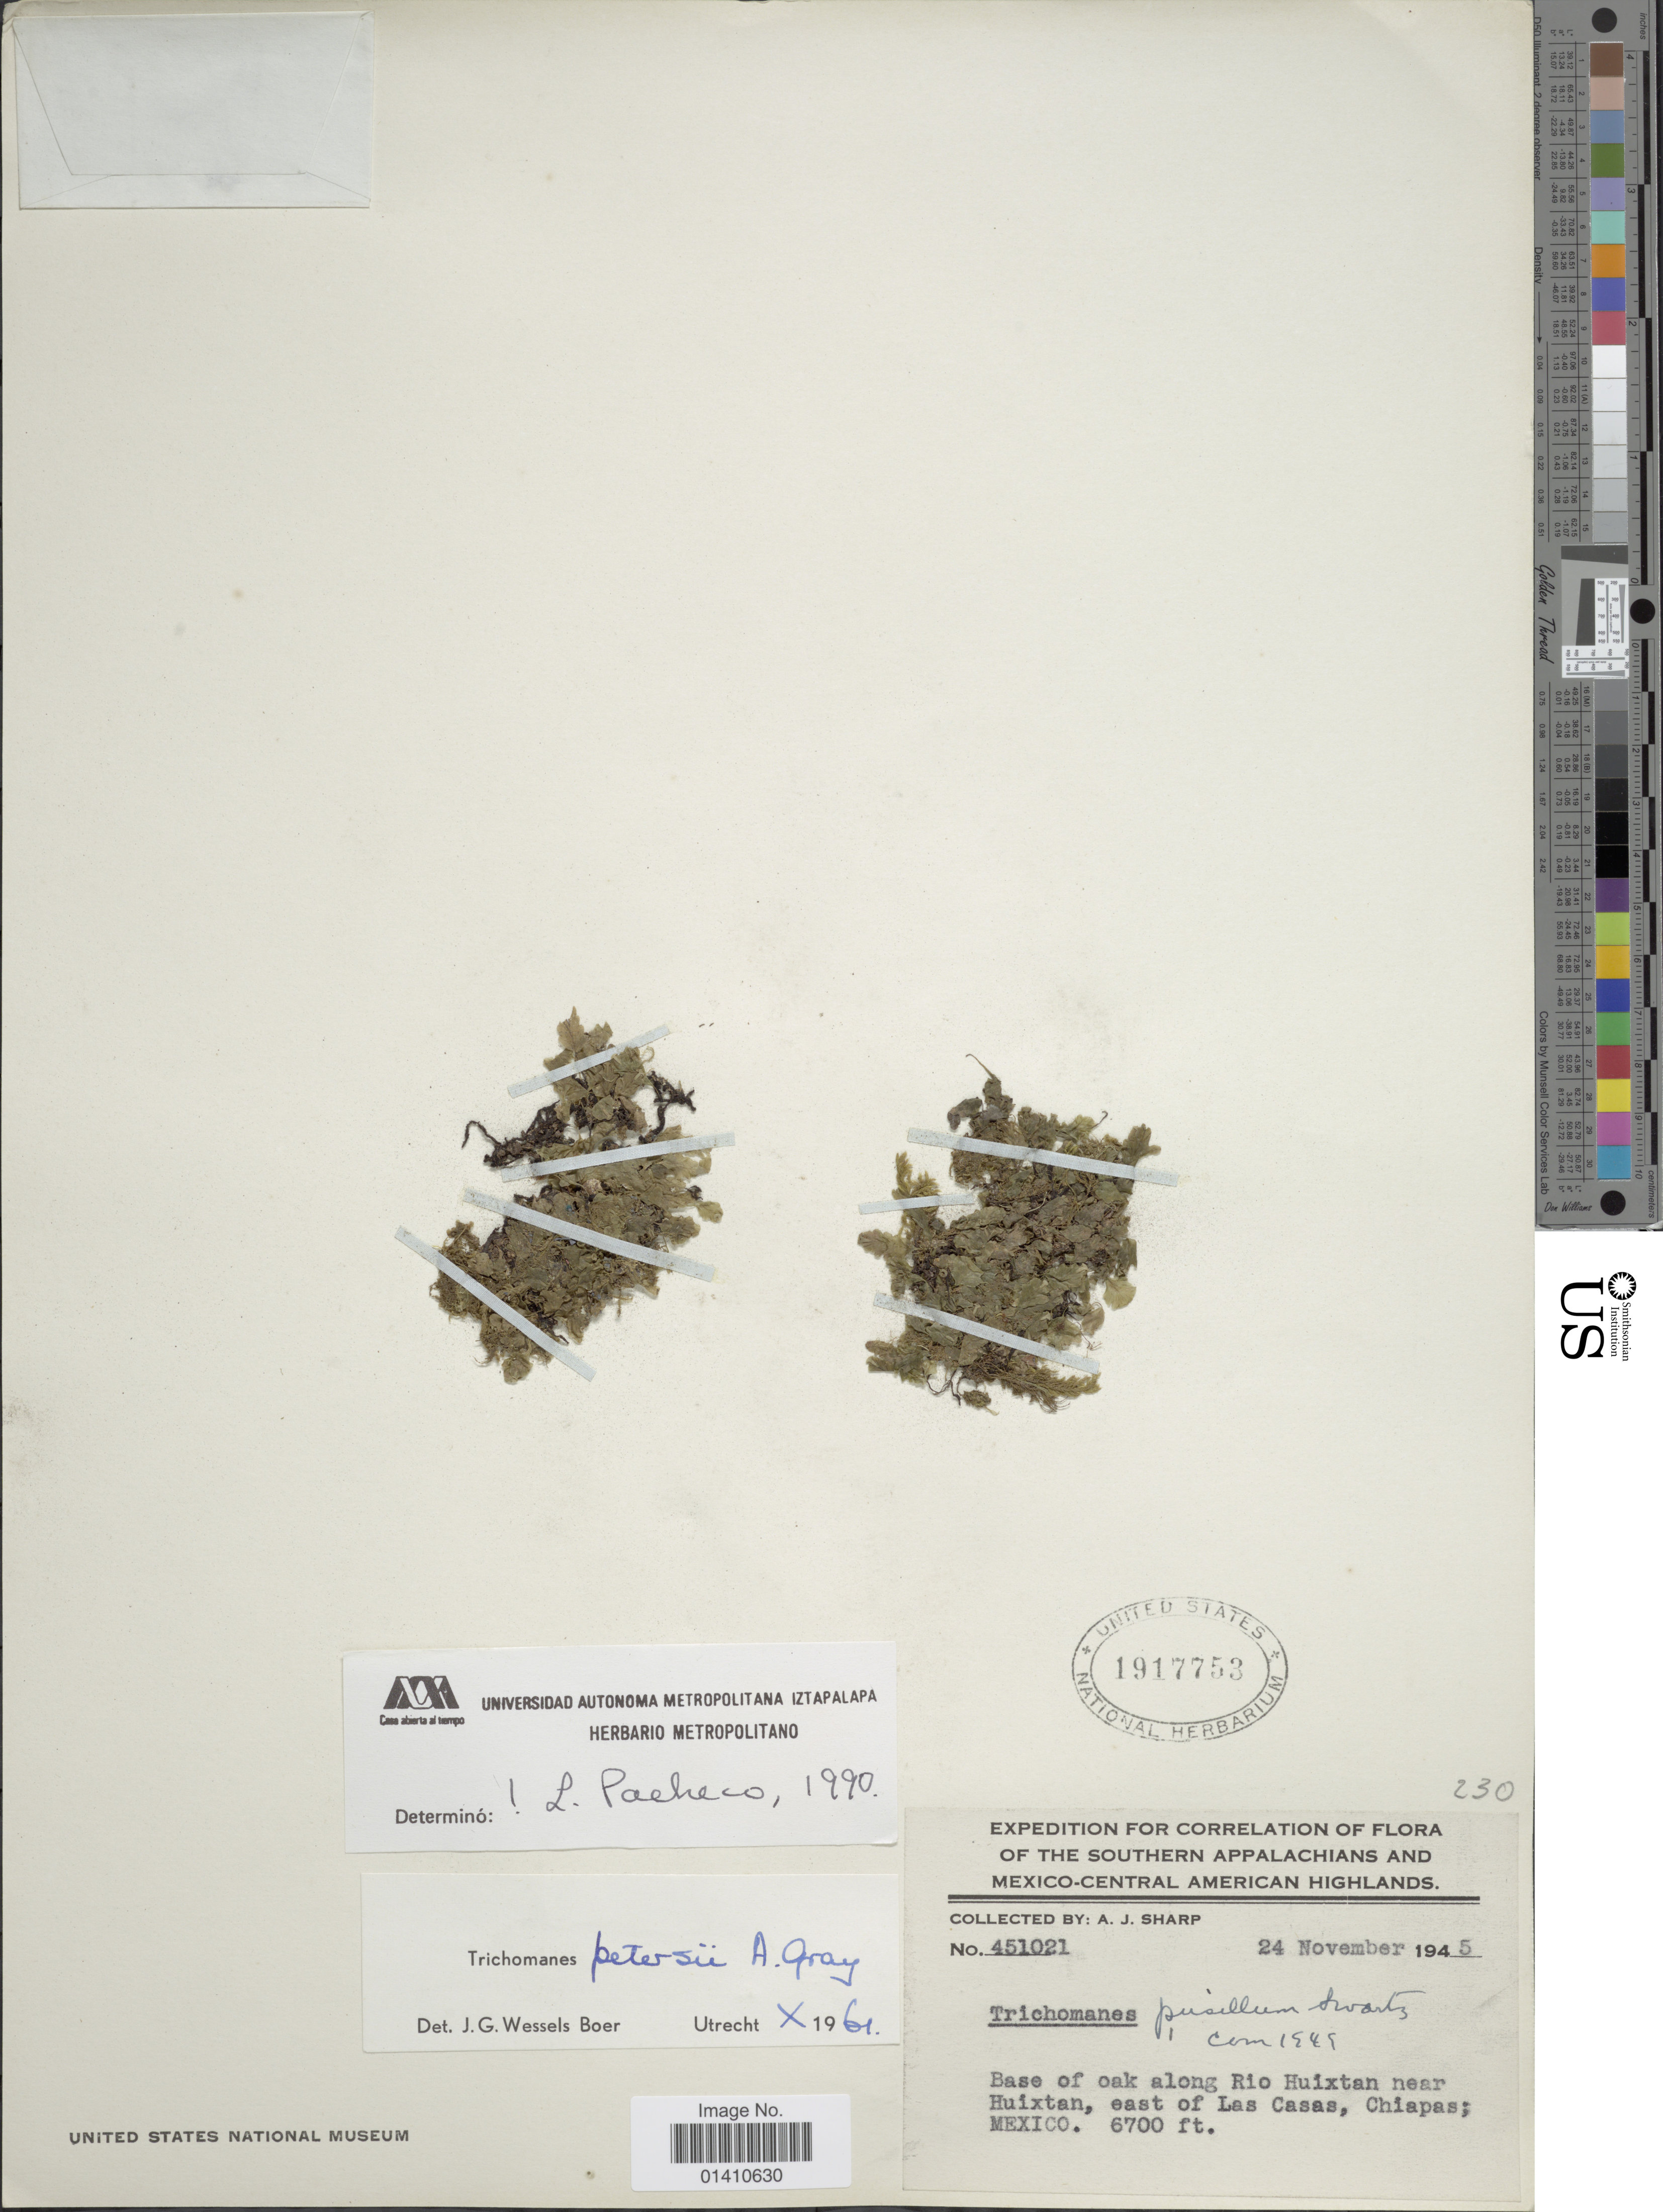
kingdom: Plantae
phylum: Tracheophyta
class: Polypodiopsida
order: Hymenophyllales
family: Hymenophyllaceae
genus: Didymoglossum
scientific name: Didymoglossum petersii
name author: (A. Gray) Copel.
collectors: A. J. Sharp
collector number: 451021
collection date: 1945-11-24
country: Mexico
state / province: Chiapas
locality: Southern Appalachians and Mexico-central American highlands, Base of oak along Rio Huixtan near Huixtan, east of Las Casas.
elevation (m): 2042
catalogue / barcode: US 1917753